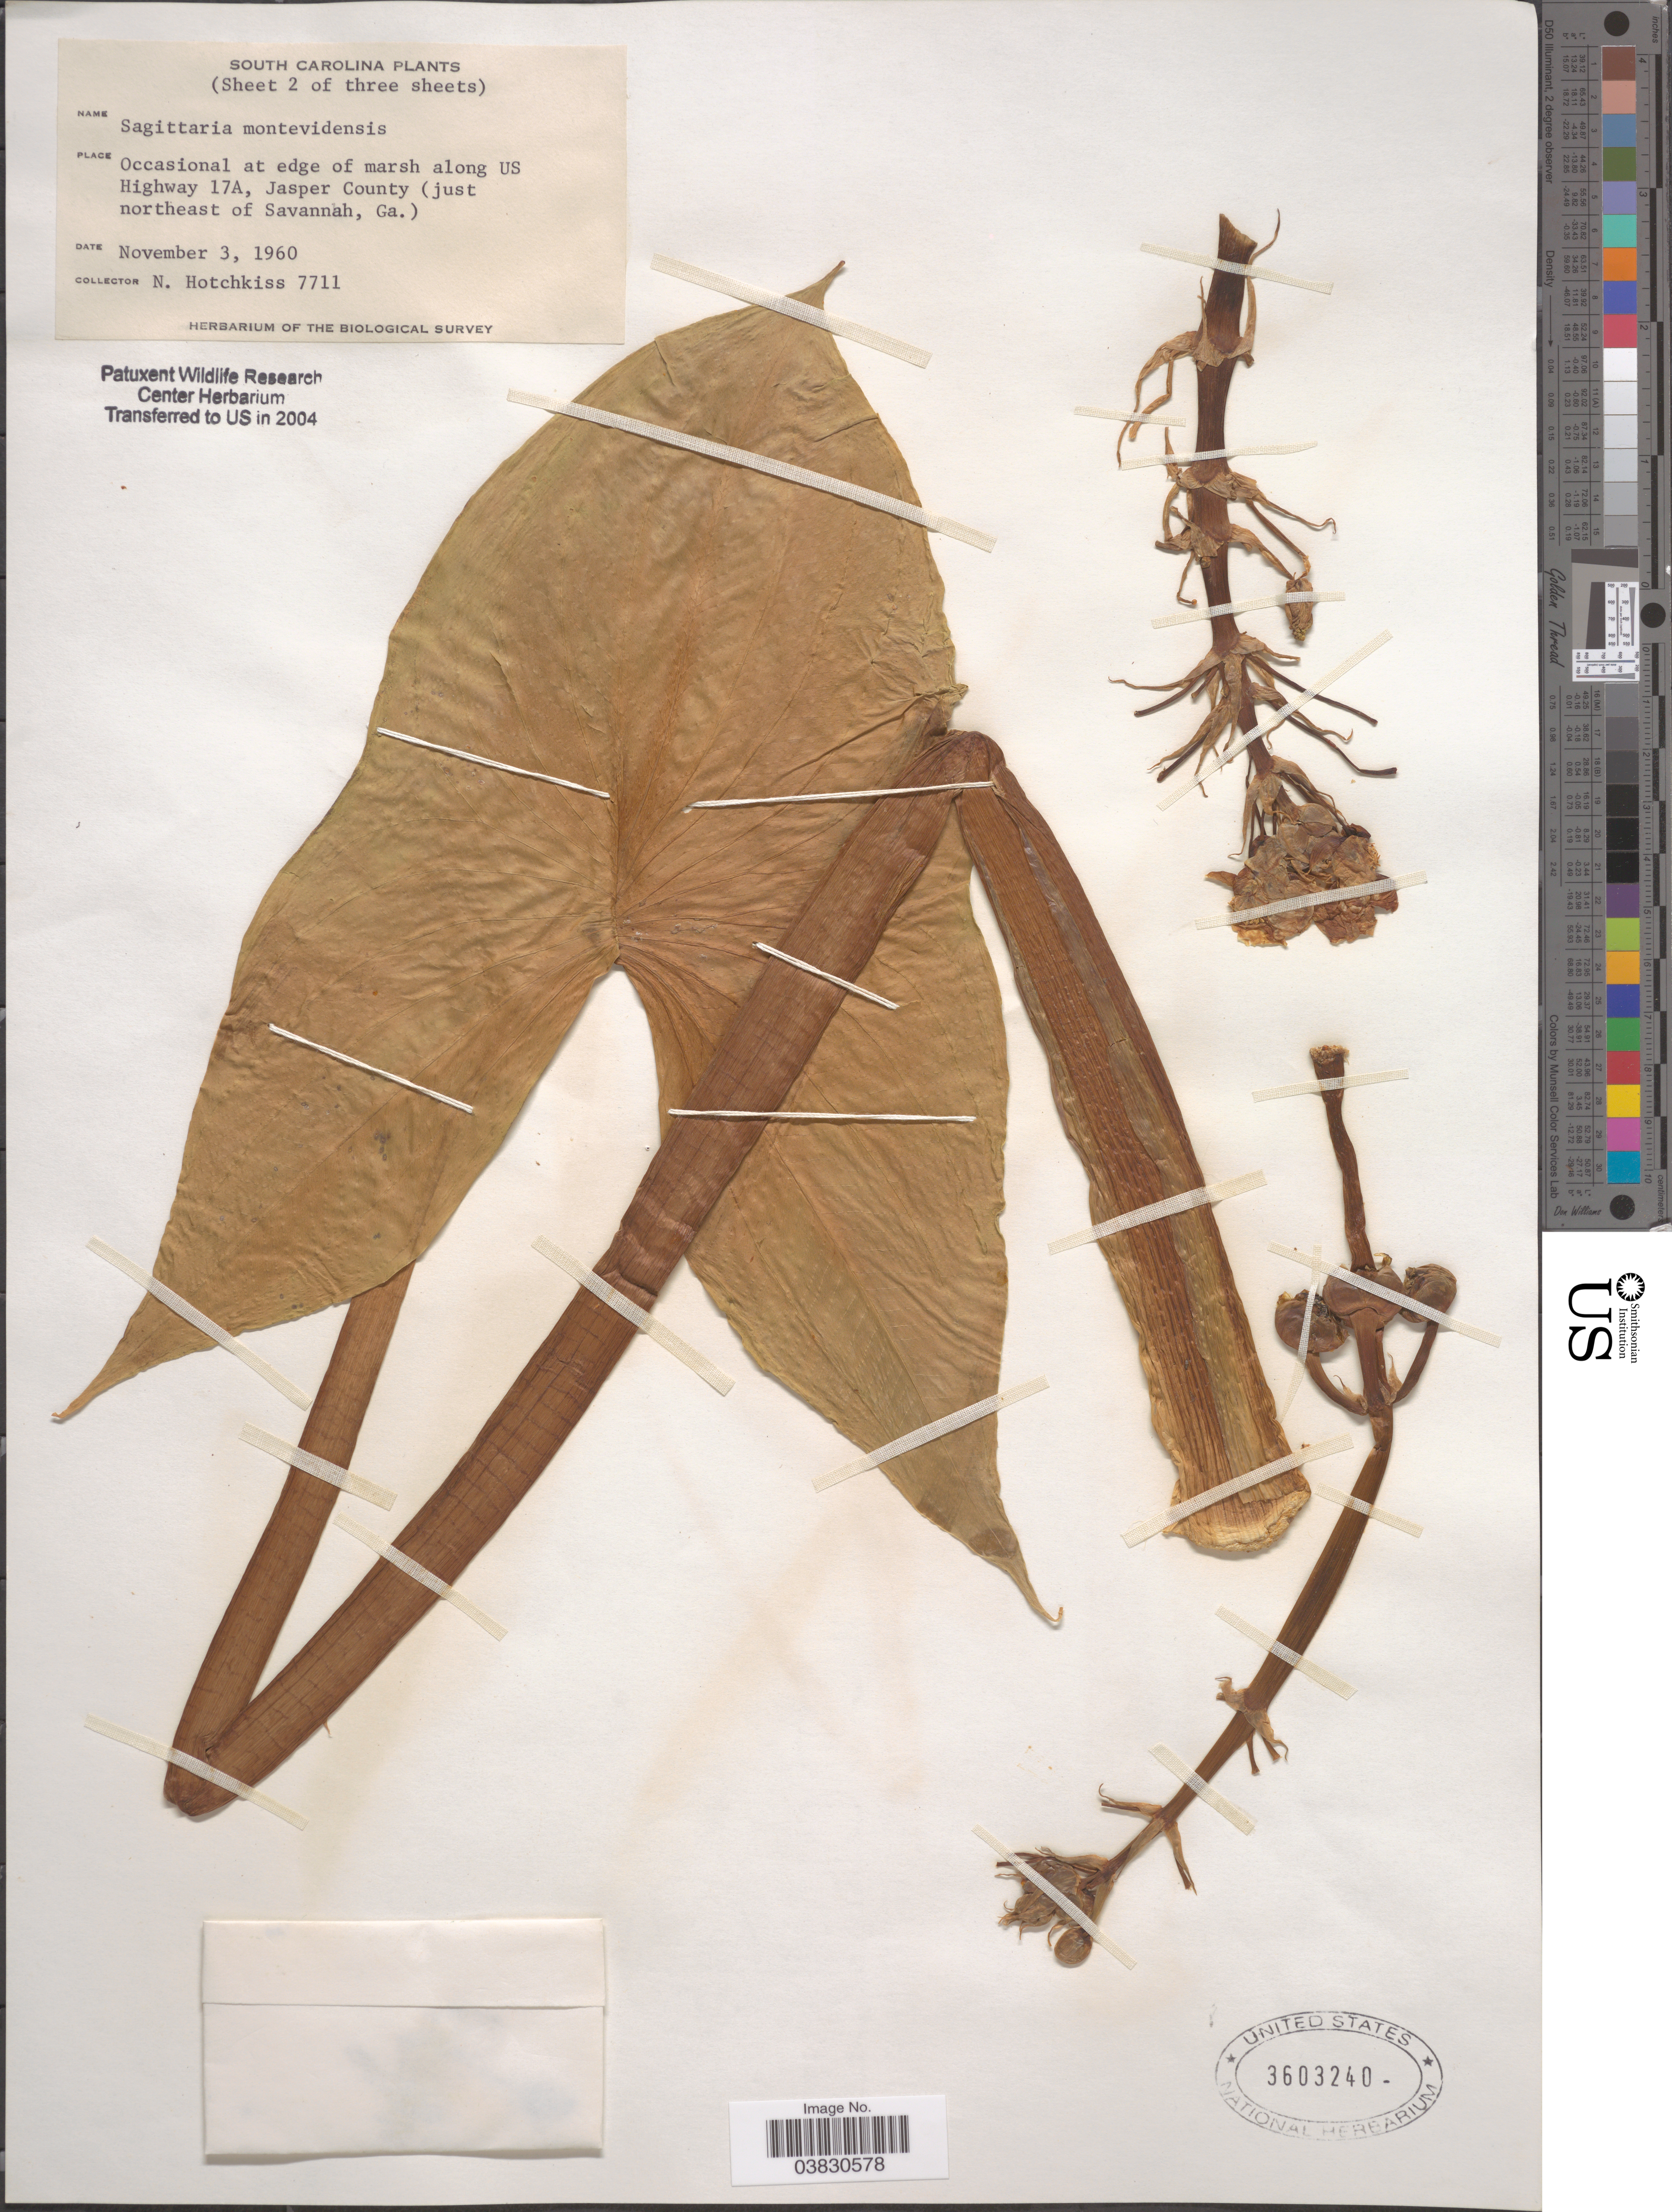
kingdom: Plantae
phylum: Tracheophyta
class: Liliopsida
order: Alismatales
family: Alismataceae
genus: Sagittaria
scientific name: Sagittaria montevidensis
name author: Cham. & Schltdl.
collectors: N. Hotchkiss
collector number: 7711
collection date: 1960-11-03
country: United States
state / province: South Carolina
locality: At edge of marsh along US Highway 17A, Jasper County (just northeast of Savannah, Ga.).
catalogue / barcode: US 3603240